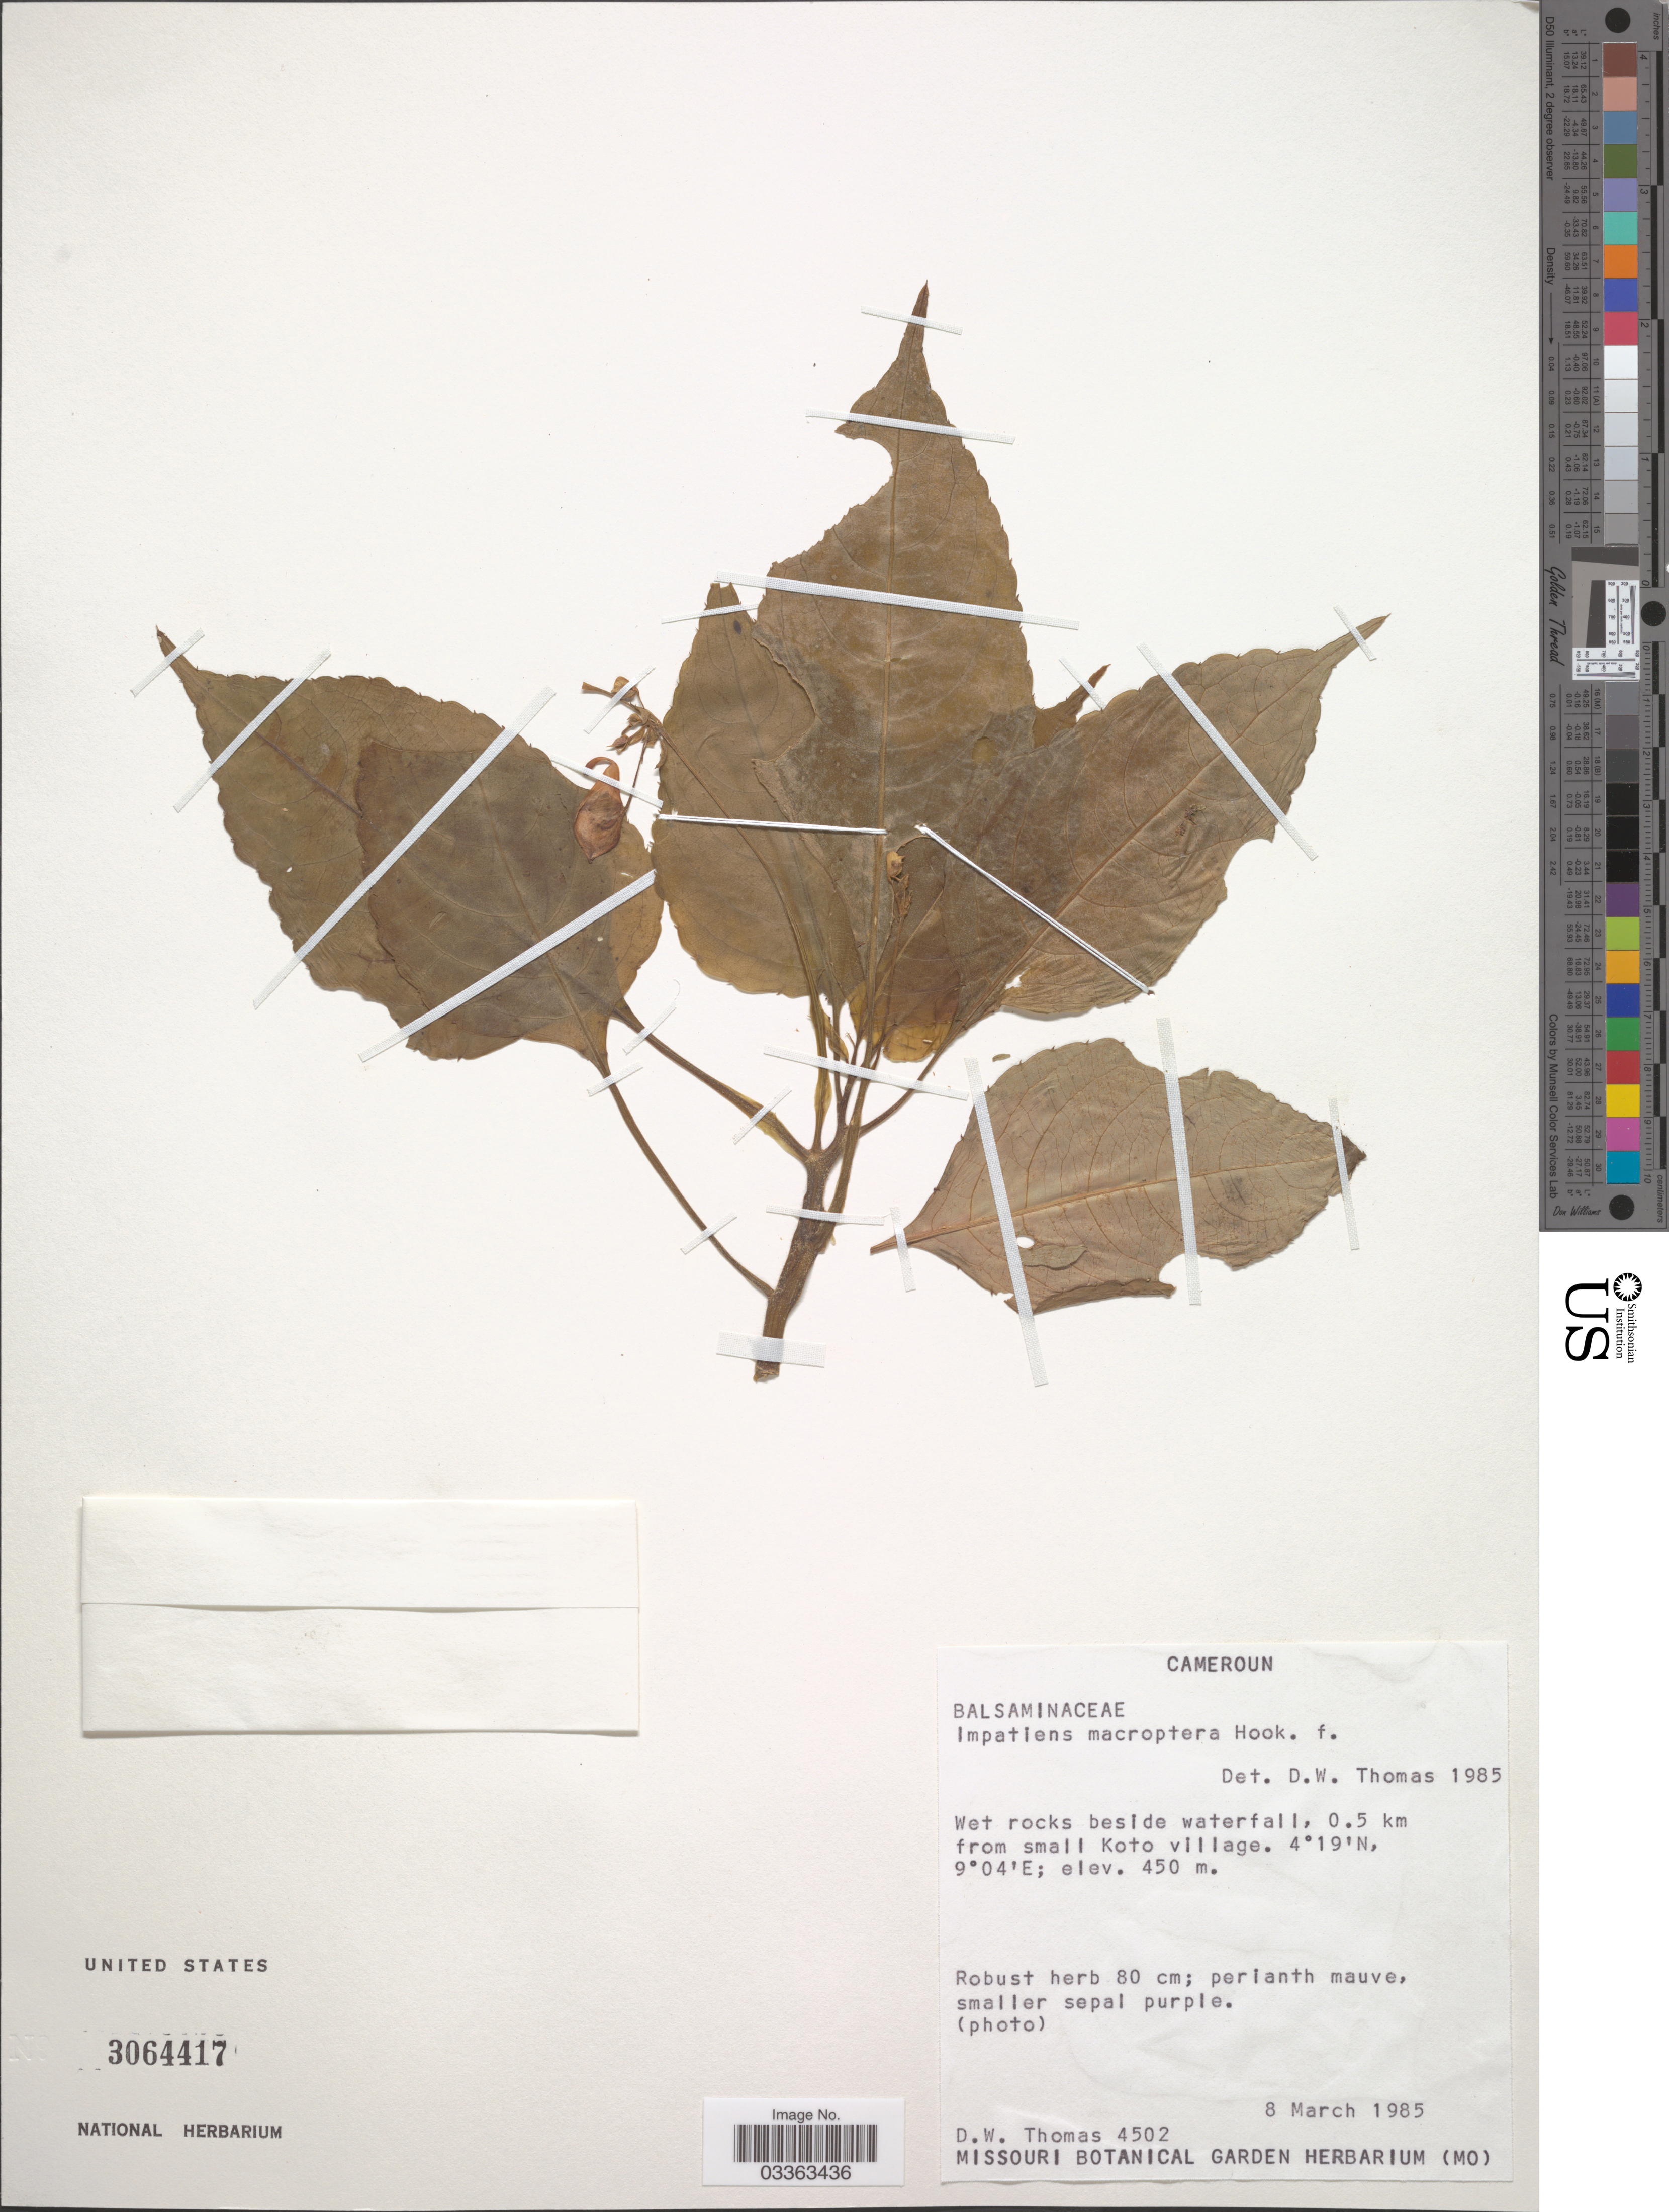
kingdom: Plantae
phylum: Tracheophyta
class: Magnoliopsida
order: Ericales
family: Balsaminaceae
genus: Impatiens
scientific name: Impatiens macroptera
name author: Hook. f.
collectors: D. W. Thomas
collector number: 4502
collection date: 1985-03-08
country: Cameroon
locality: Wet rocks beside waterfall, 0.5 km from small Koto village.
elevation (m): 450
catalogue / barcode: US 3064417